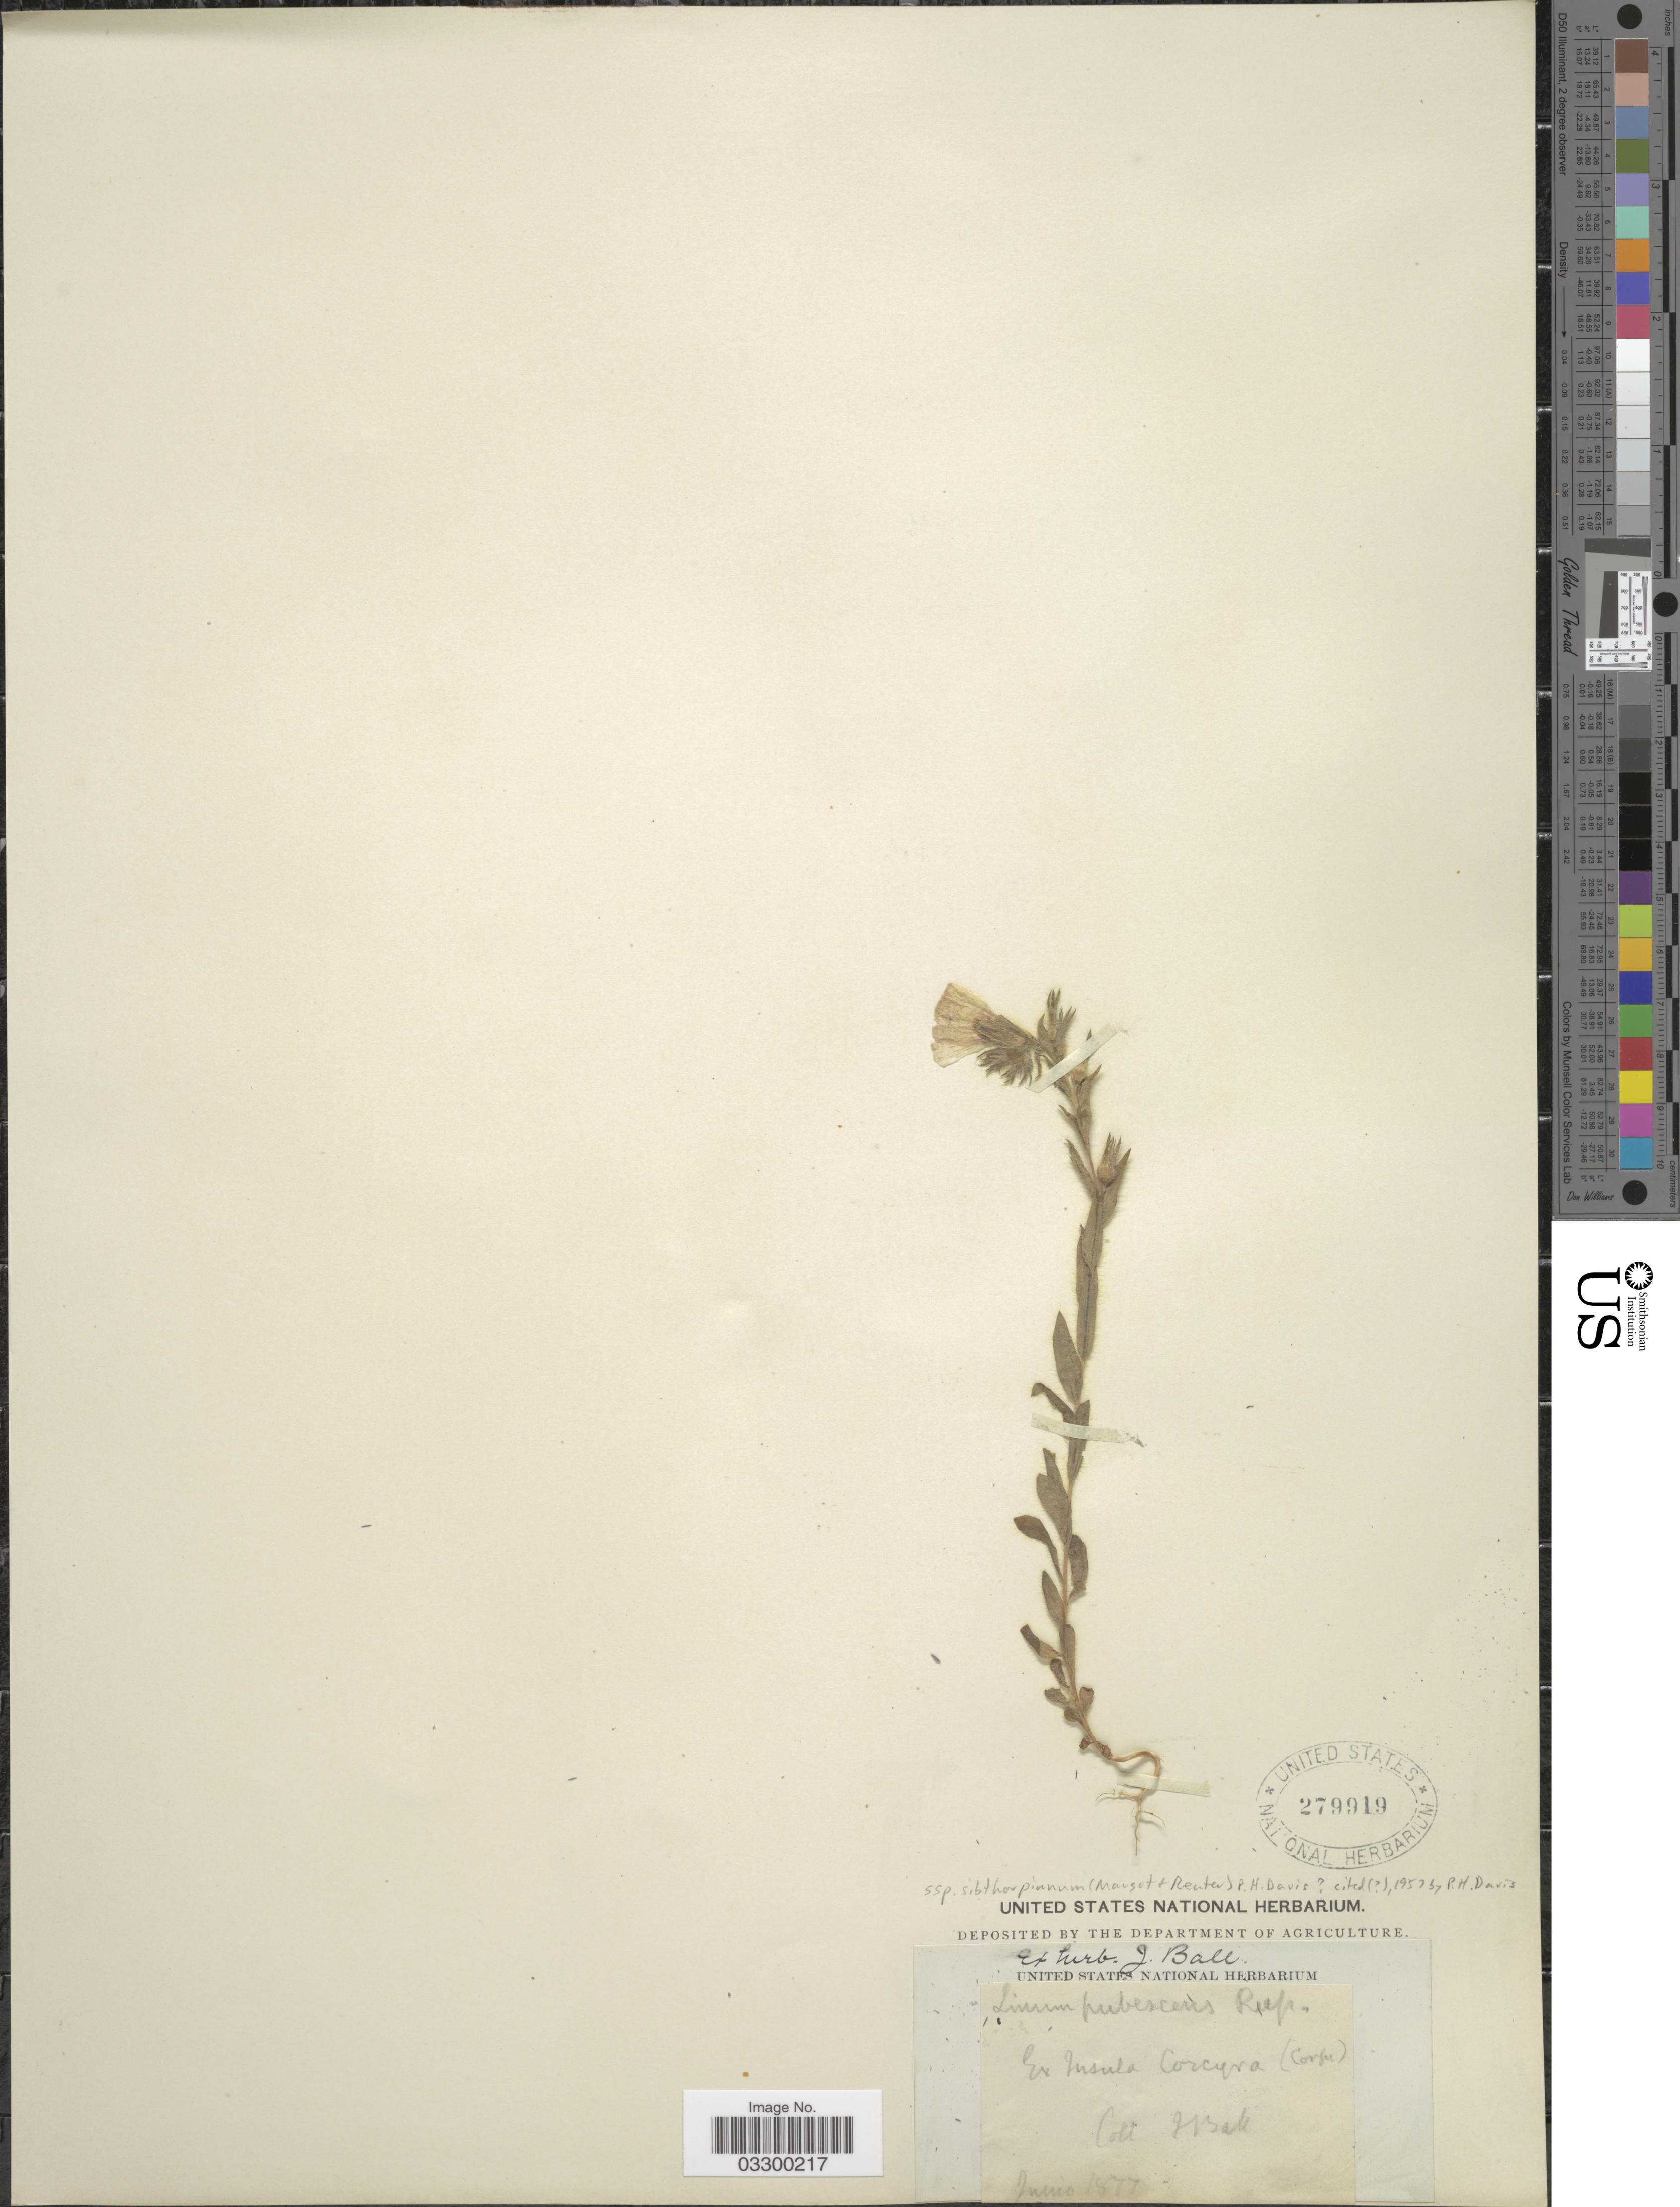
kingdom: Plantae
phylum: Tracheophyta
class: Magnoliopsida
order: Malpighiales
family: Linaceae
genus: Linum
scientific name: Linum pubescens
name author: (Sol.) Banks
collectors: J. Ball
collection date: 1877-06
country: Greece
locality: Ex Insula Corcyra (Corfu).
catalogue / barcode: US 279919